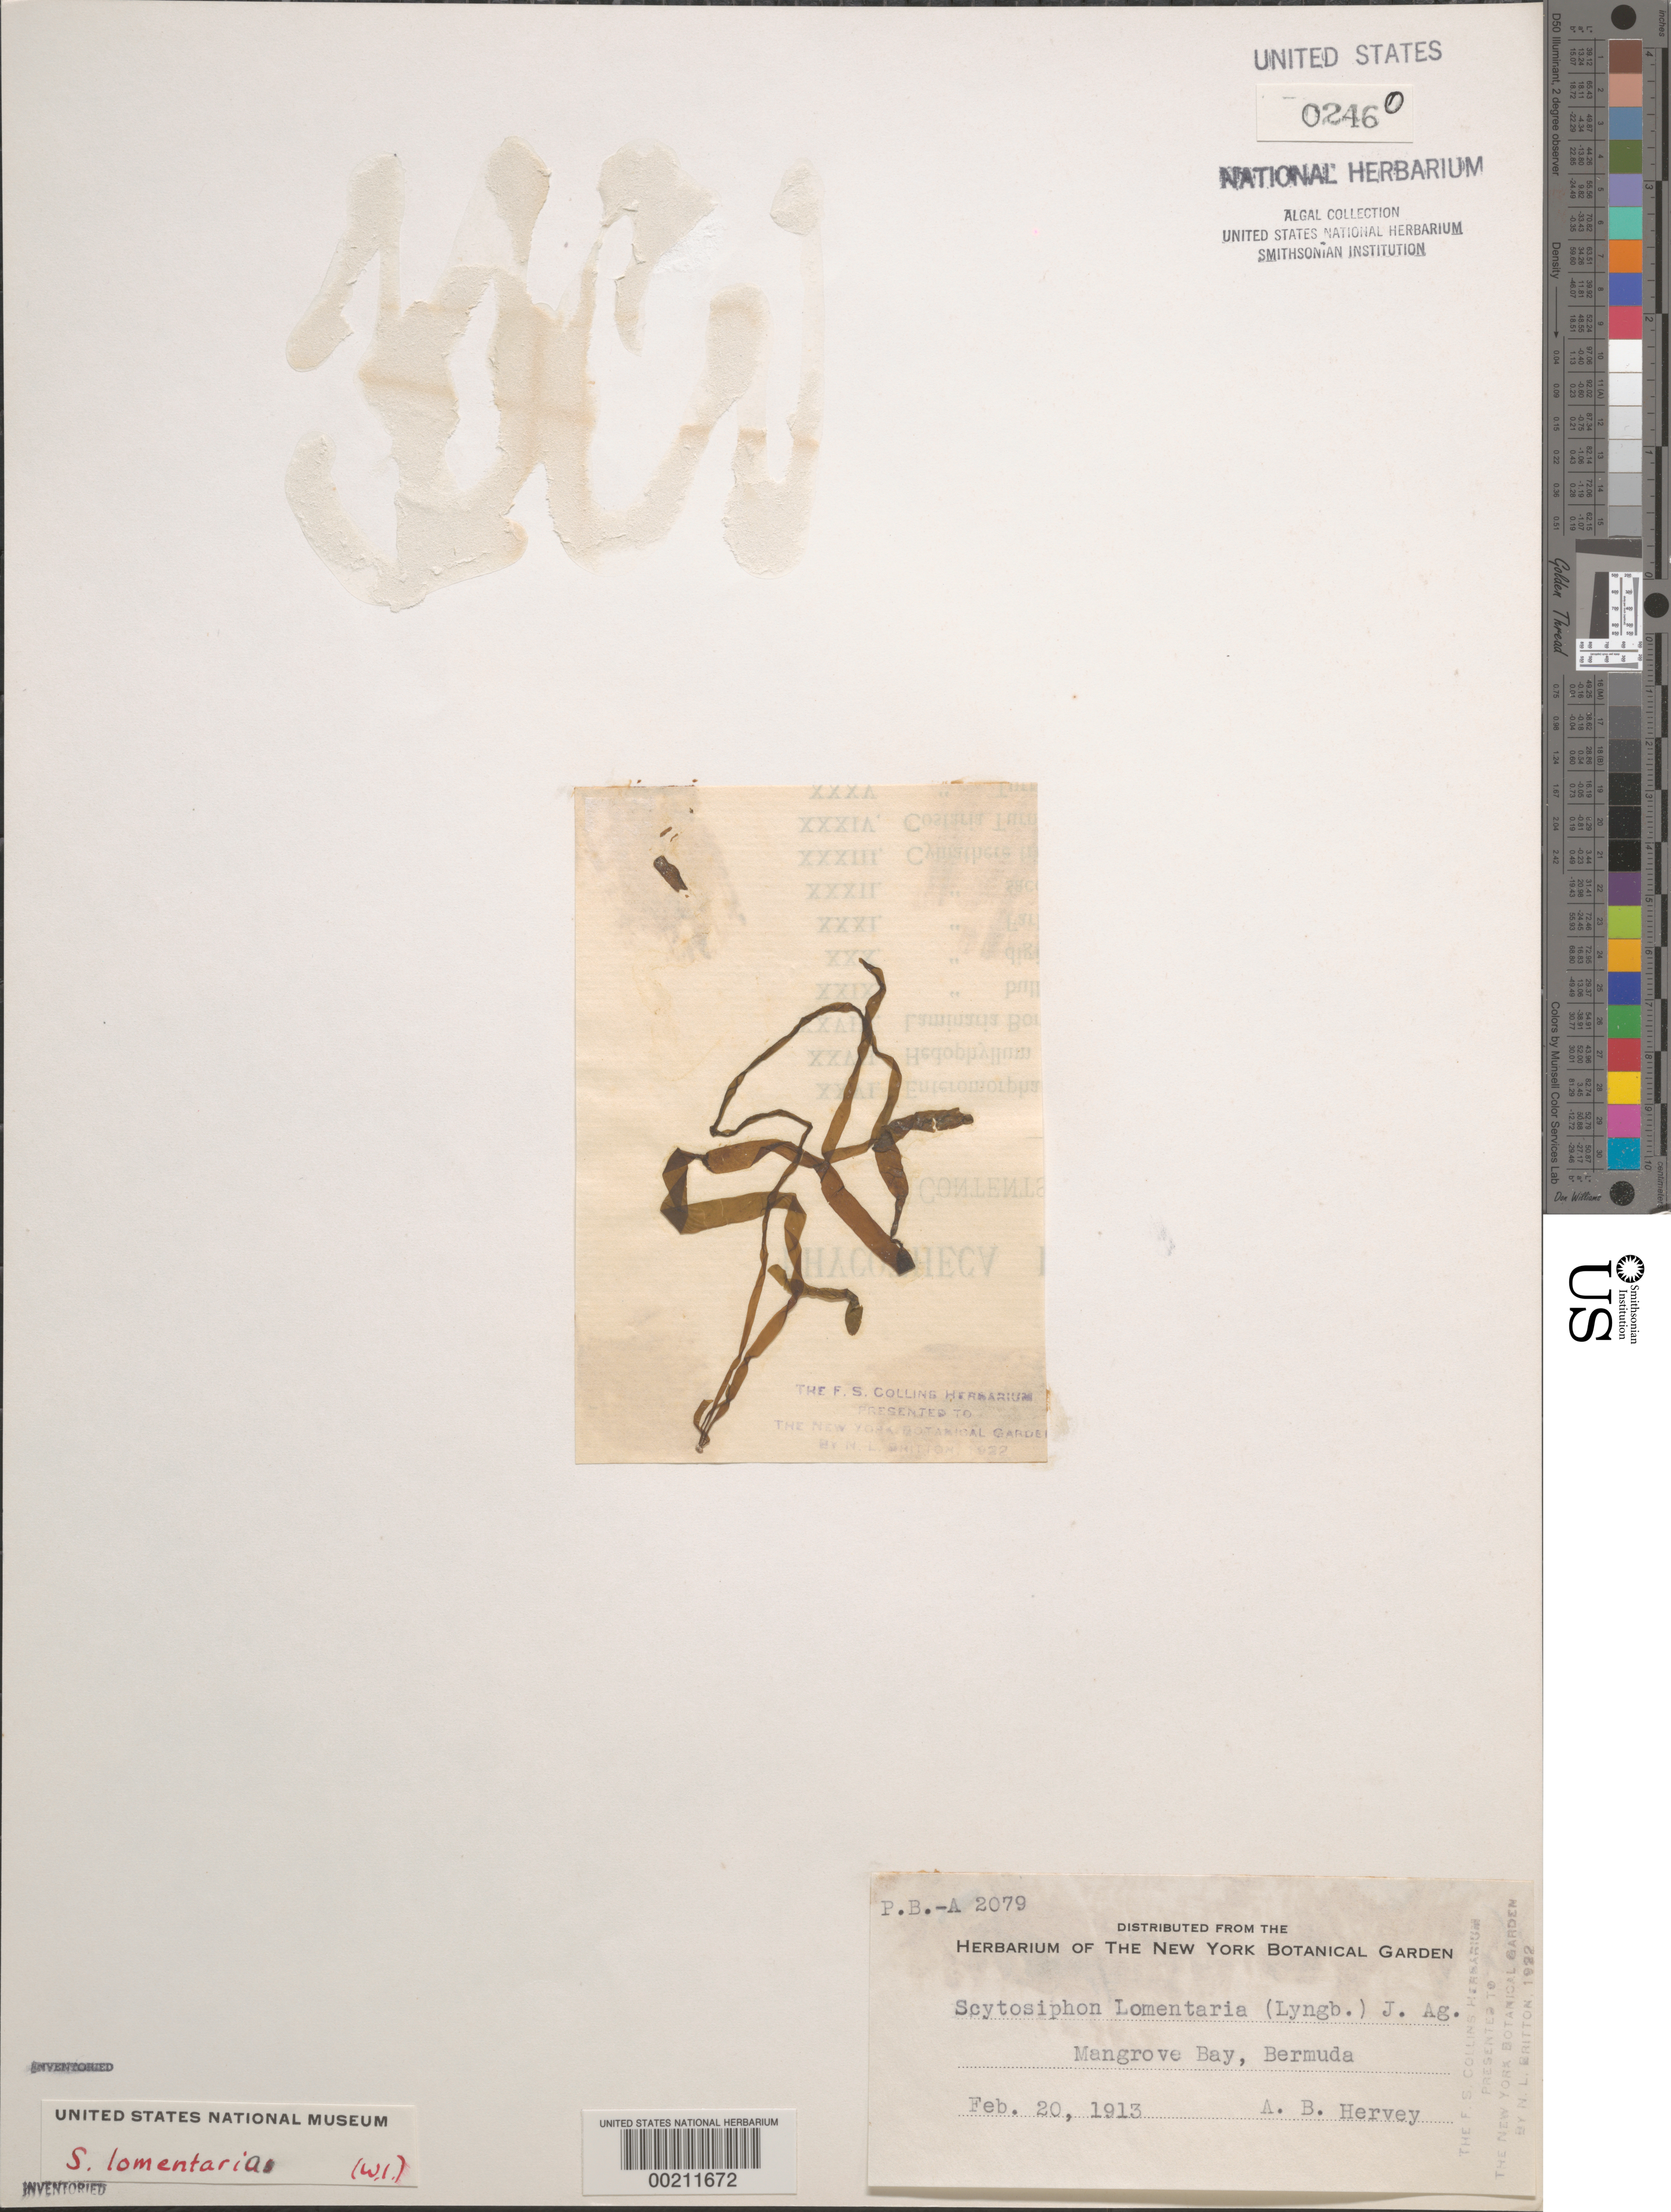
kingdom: Chromista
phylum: Ochrophyta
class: Phaeophyceae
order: Scytosiphonales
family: Scytosiphonaceae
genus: Scytosiphon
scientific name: Scytosiphon lomentaria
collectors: A. B. Hervey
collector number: PB-A 2079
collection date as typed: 20 Feb 1913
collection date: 1913-02-20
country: Bermuda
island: Somerset Island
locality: Mangrove Bay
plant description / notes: Collins, Holden & Setchell, Phycotheca Boreali-Americana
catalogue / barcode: US 2460